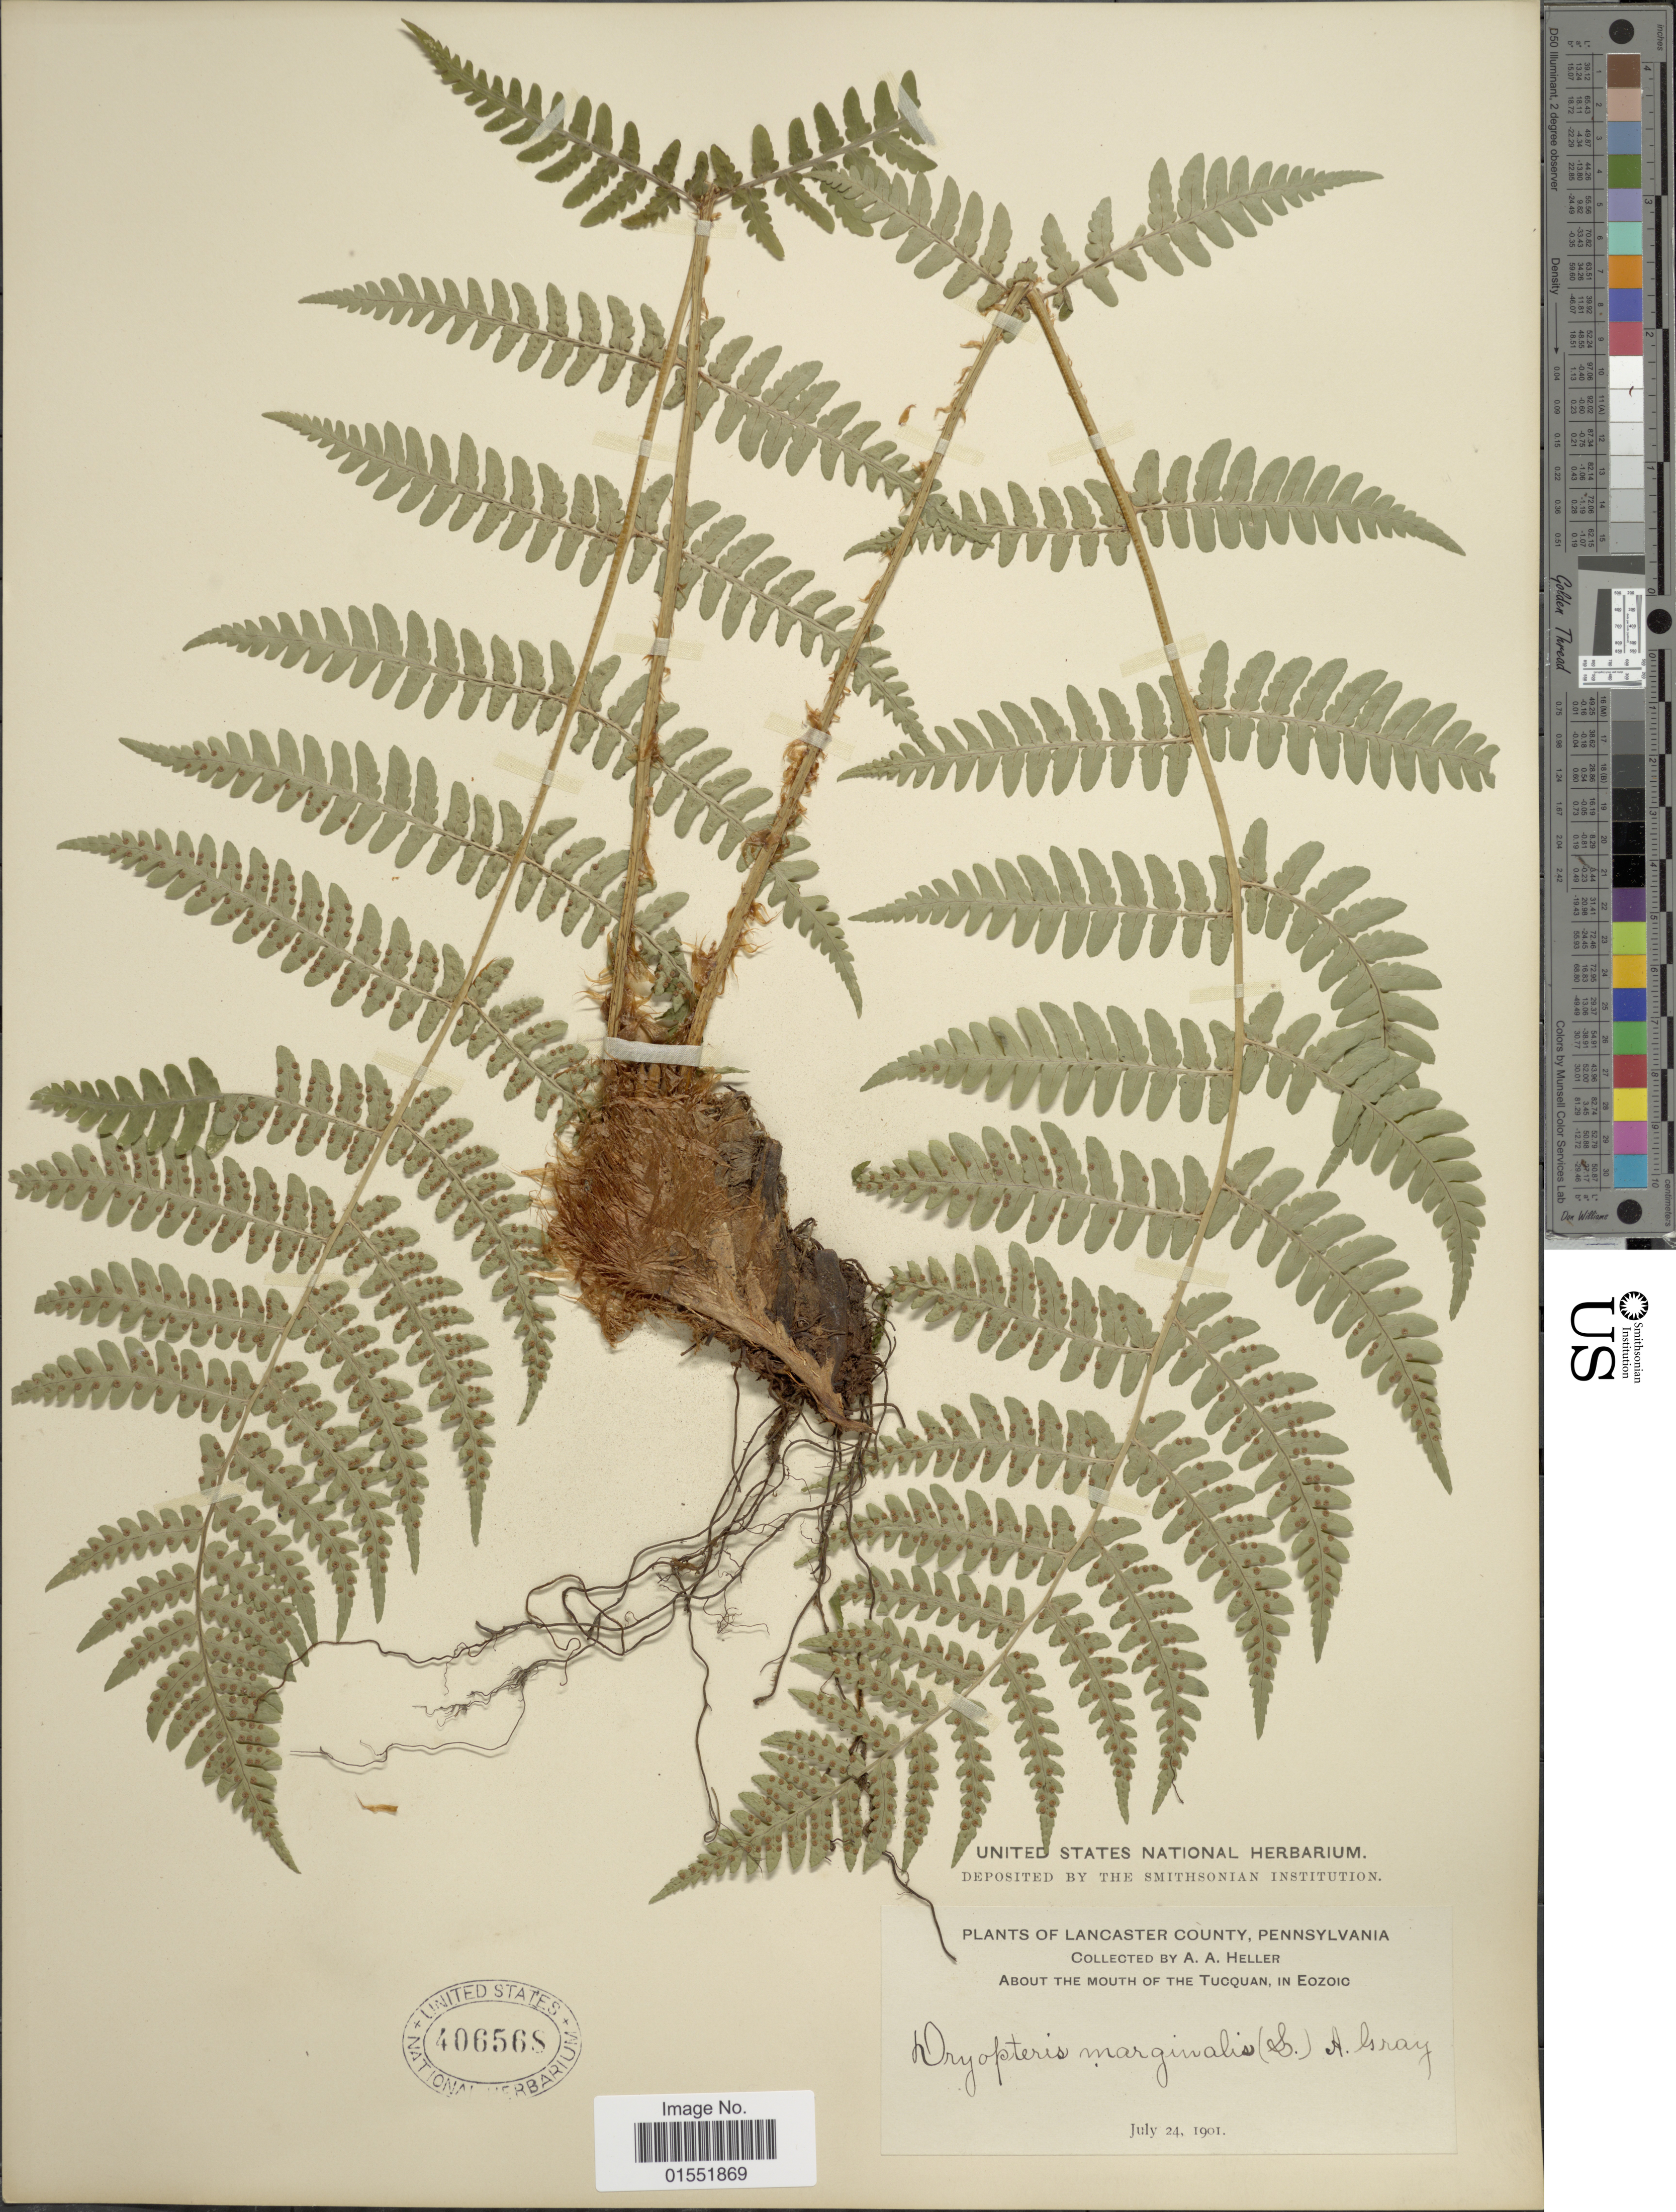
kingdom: Plantae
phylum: Tracheophyta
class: Polypodiopsida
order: Polypodiales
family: Dryopteridaceae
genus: Dryopteris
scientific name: Dryopteris marginalis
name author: (L.) A. Gray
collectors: A. A. Heller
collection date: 1901-07-24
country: United States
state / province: Pennsylvania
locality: Lancaster County. About the mouth of the Tucquan, in Eozoic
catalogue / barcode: US 406568